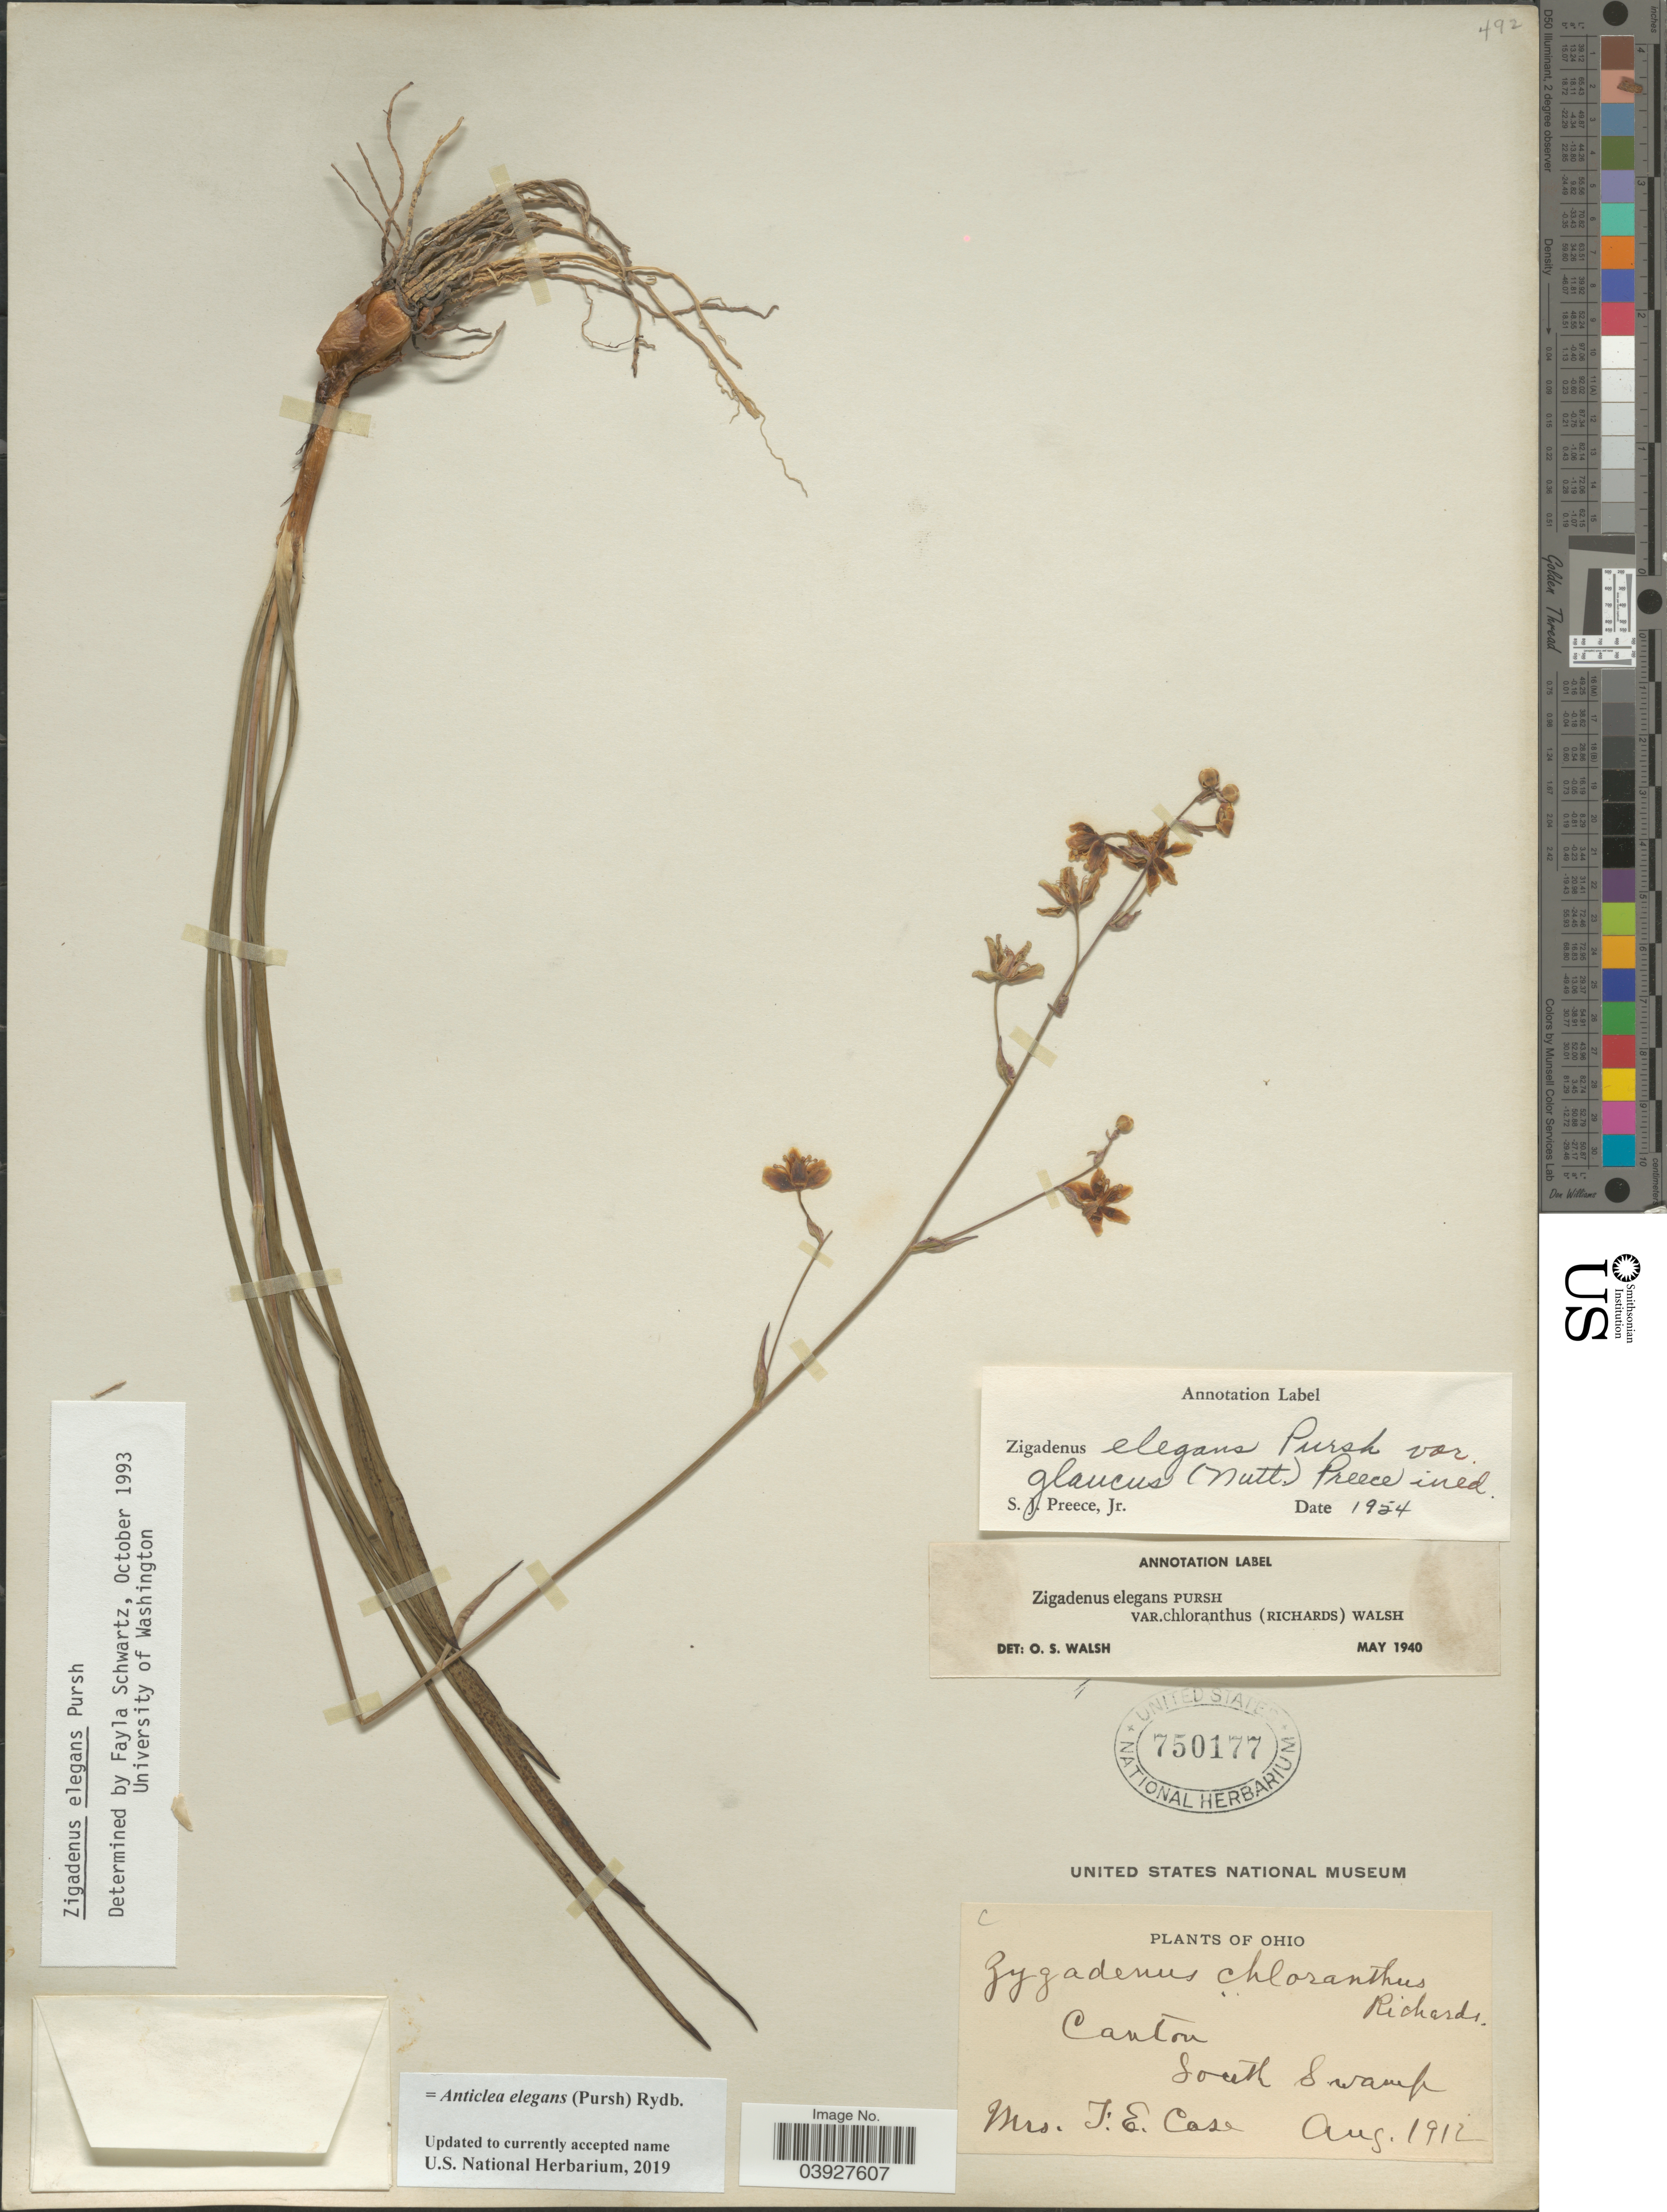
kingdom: Plantae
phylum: Tracheophyta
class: Liliopsida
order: Liliales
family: Melanthiaceae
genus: Anticlea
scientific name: Anticlea elegans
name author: (Pursh) Rydb.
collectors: J. Case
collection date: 1912-08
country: United States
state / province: Ohio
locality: Canton. South Swamp.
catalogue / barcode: US 750177